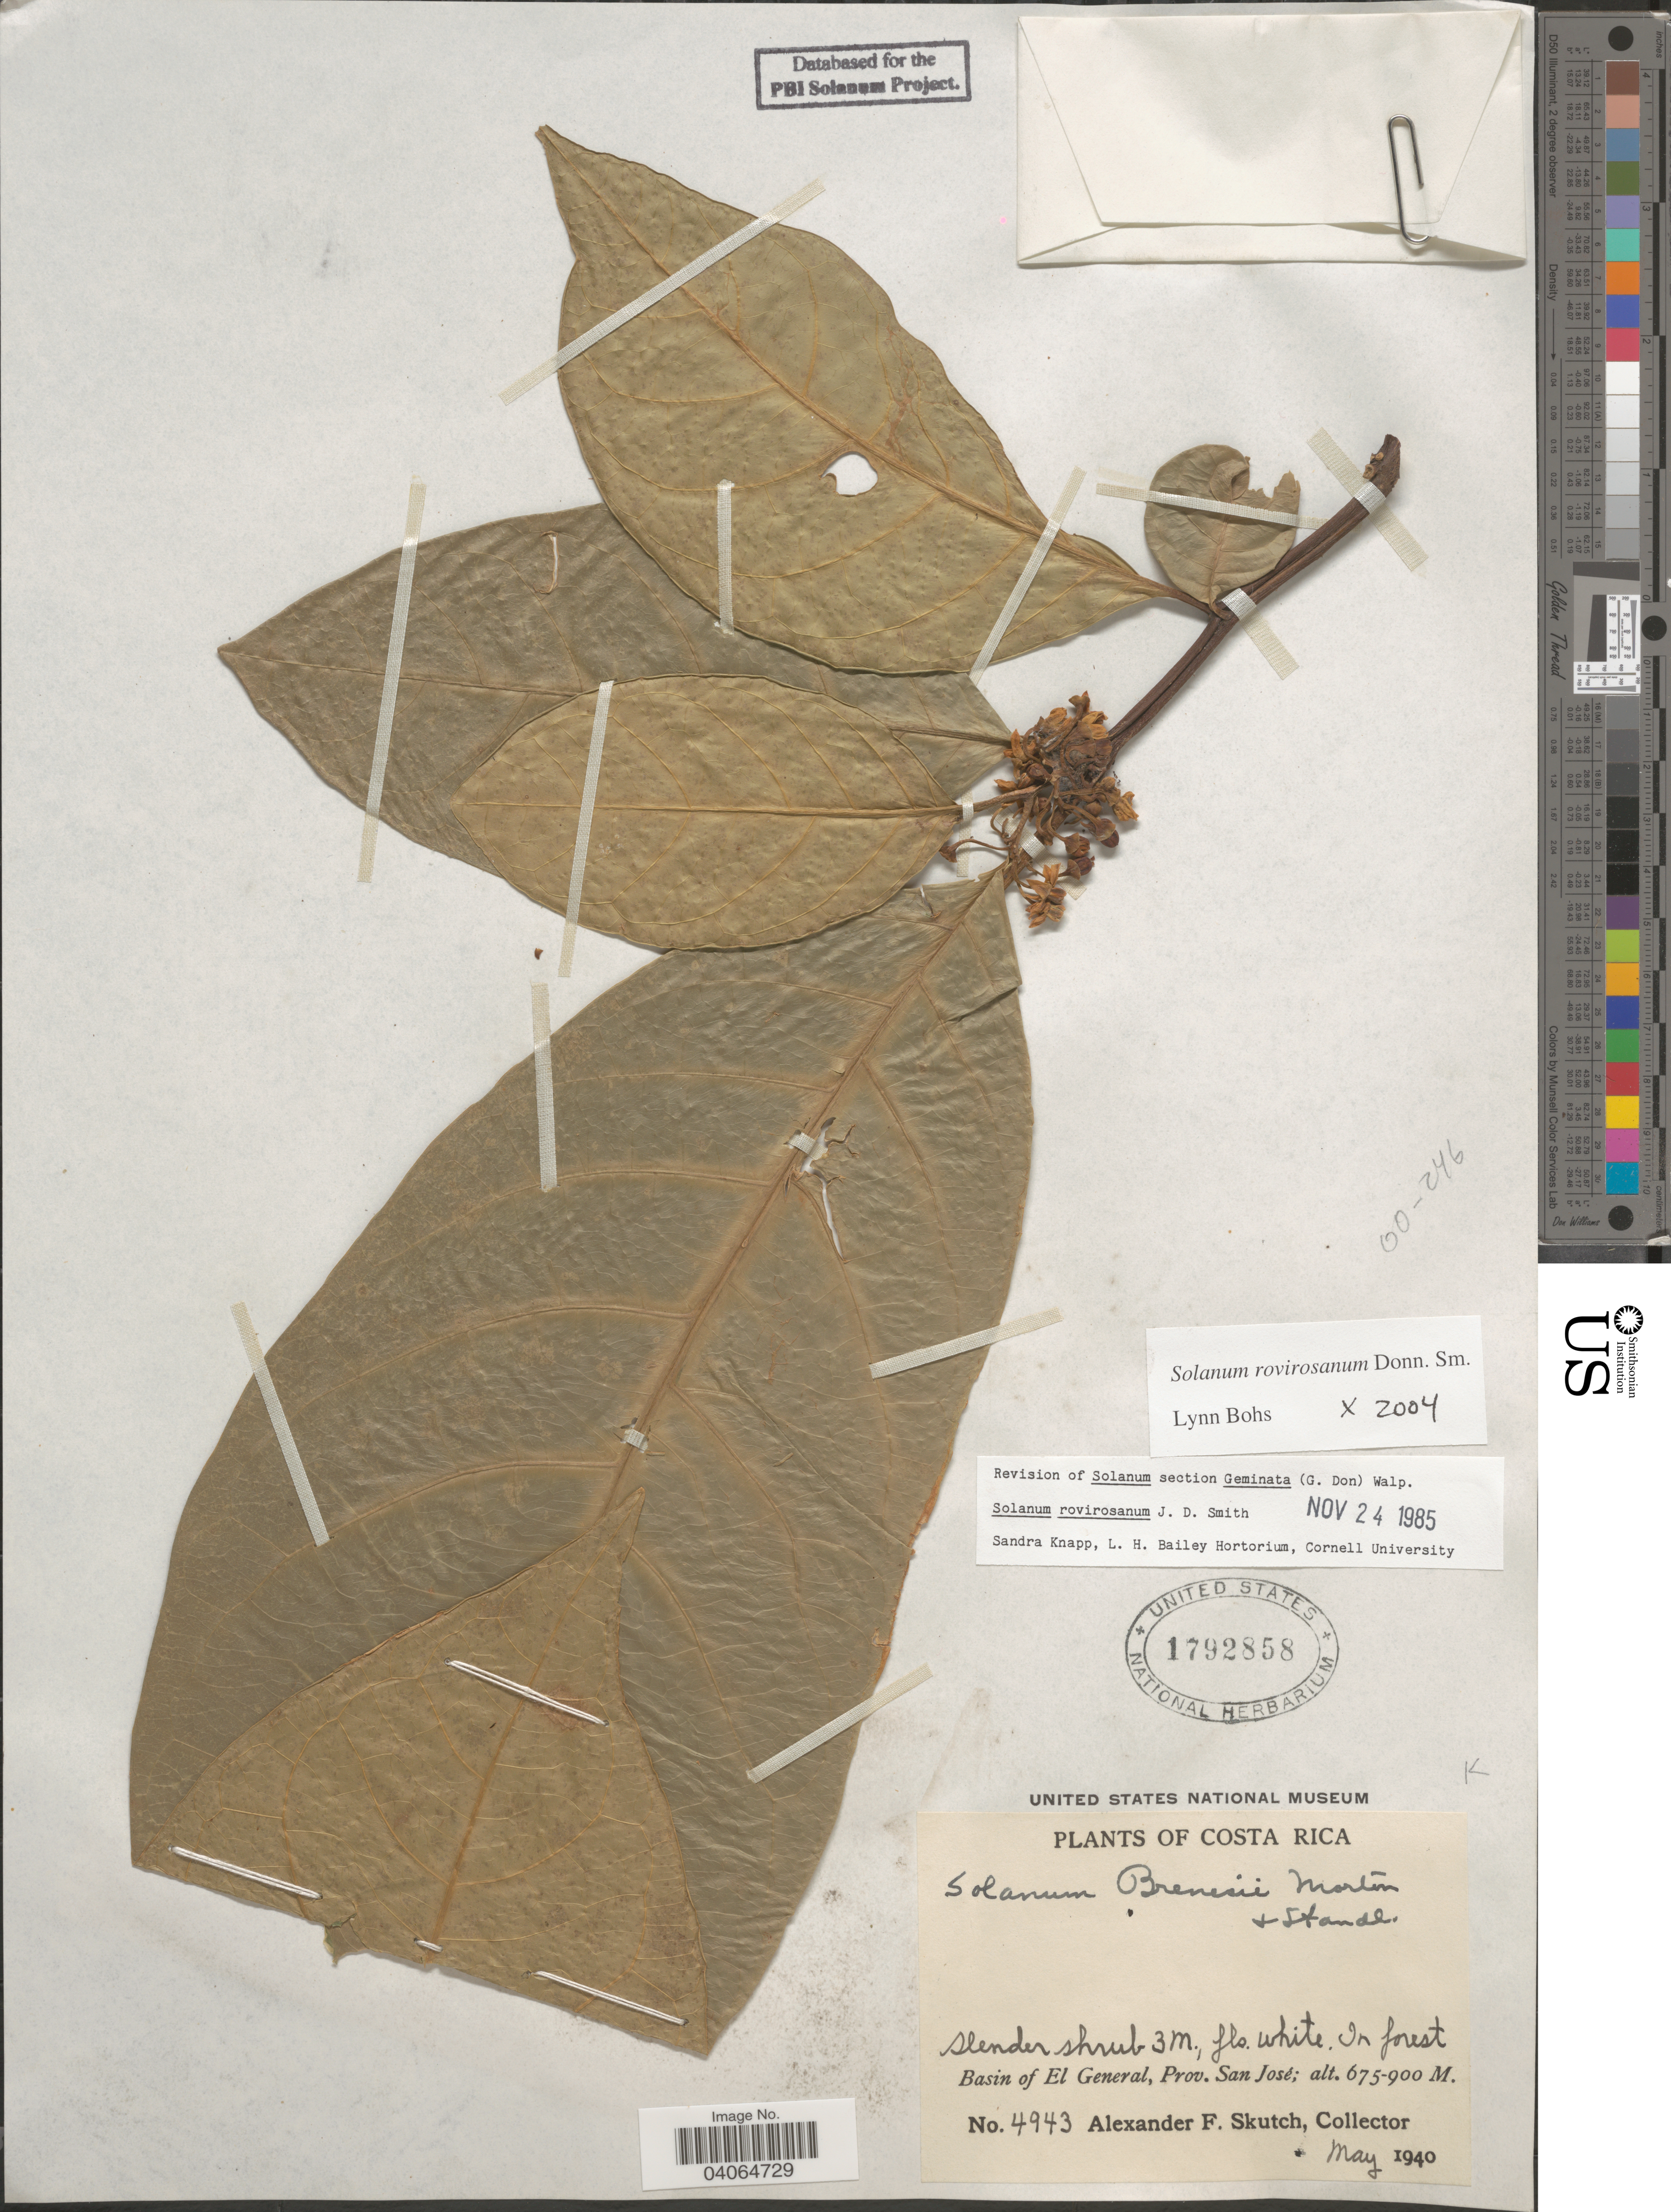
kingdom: Plantae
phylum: Tracheophyta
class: Magnoliopsida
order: Solanales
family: Solanaceae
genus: Solanum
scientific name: Solanum rovirosanum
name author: Donn. Sm.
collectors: A. F. Skutch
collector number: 4943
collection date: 1940-05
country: Costa Rica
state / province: San José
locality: Basin of El General.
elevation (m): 675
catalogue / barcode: US 1792858